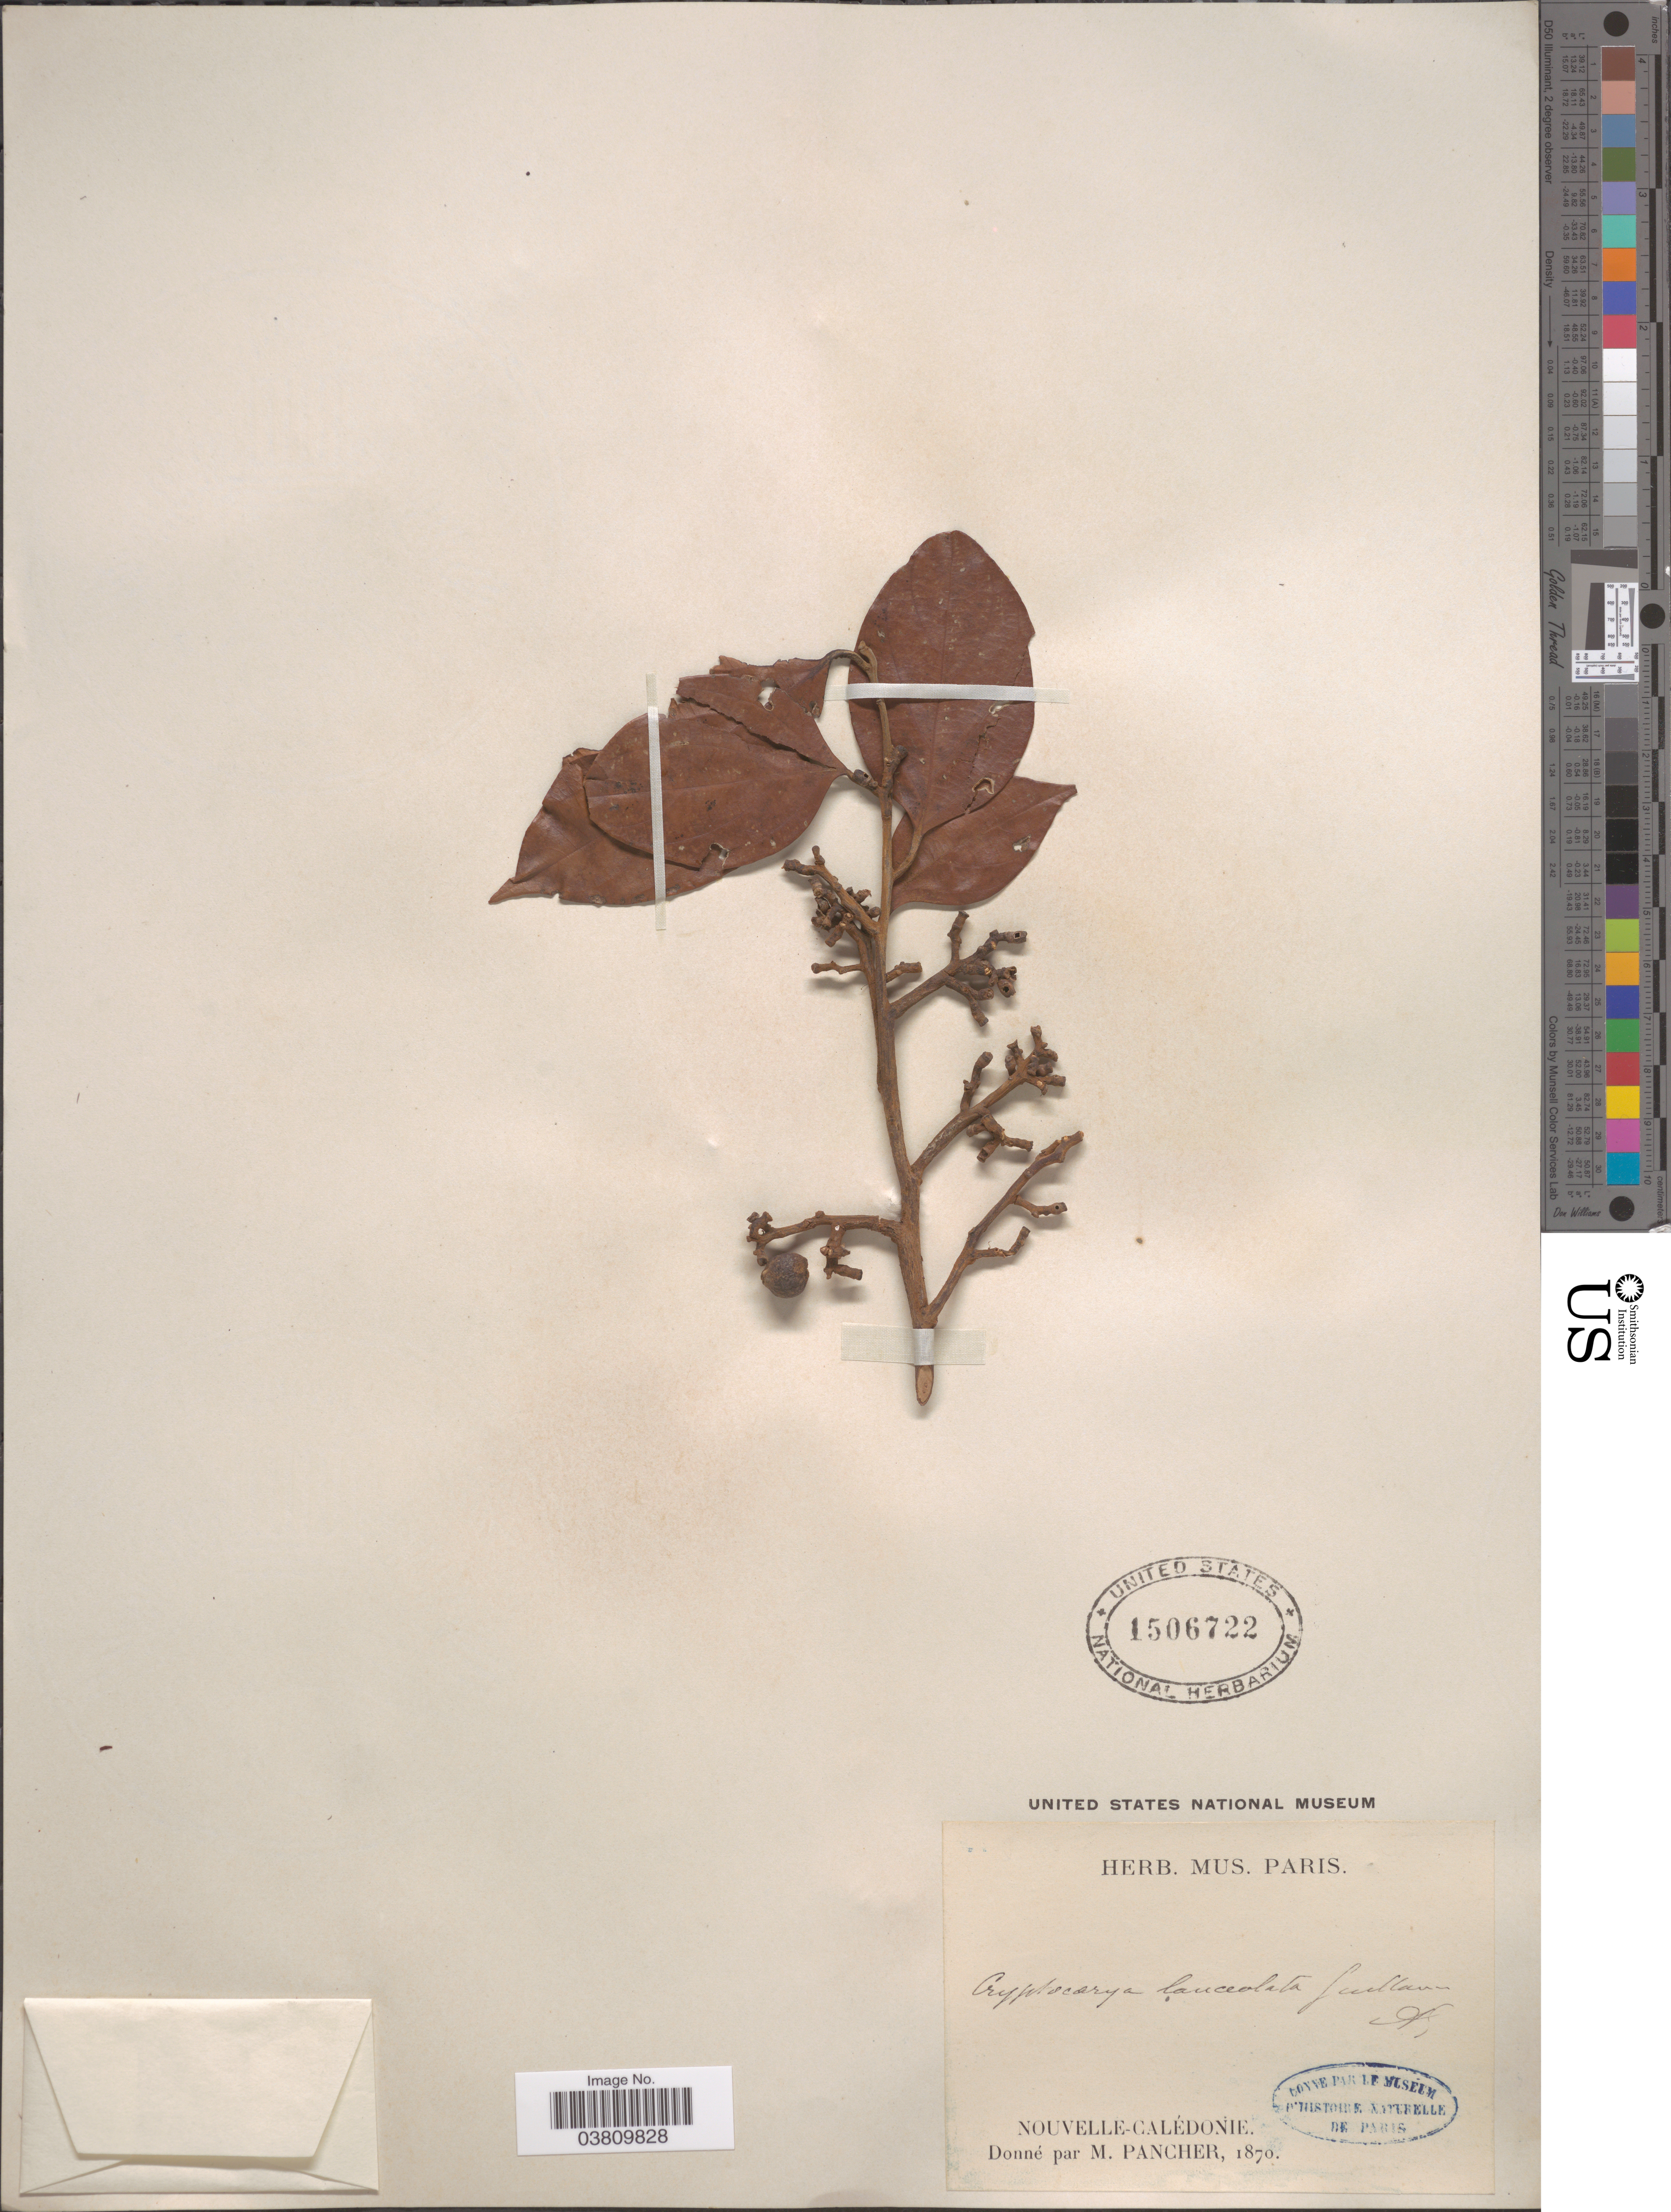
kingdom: Plantae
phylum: Tracheophyta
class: Magnoliopsida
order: Laurales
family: Lauraceae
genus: Cryptocarya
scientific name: Cryptocarya guillauminii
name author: Kosterm.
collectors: M. Pancher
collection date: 1870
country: New Caledonia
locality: Nouvelle-Calédonie.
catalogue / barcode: US 1506722